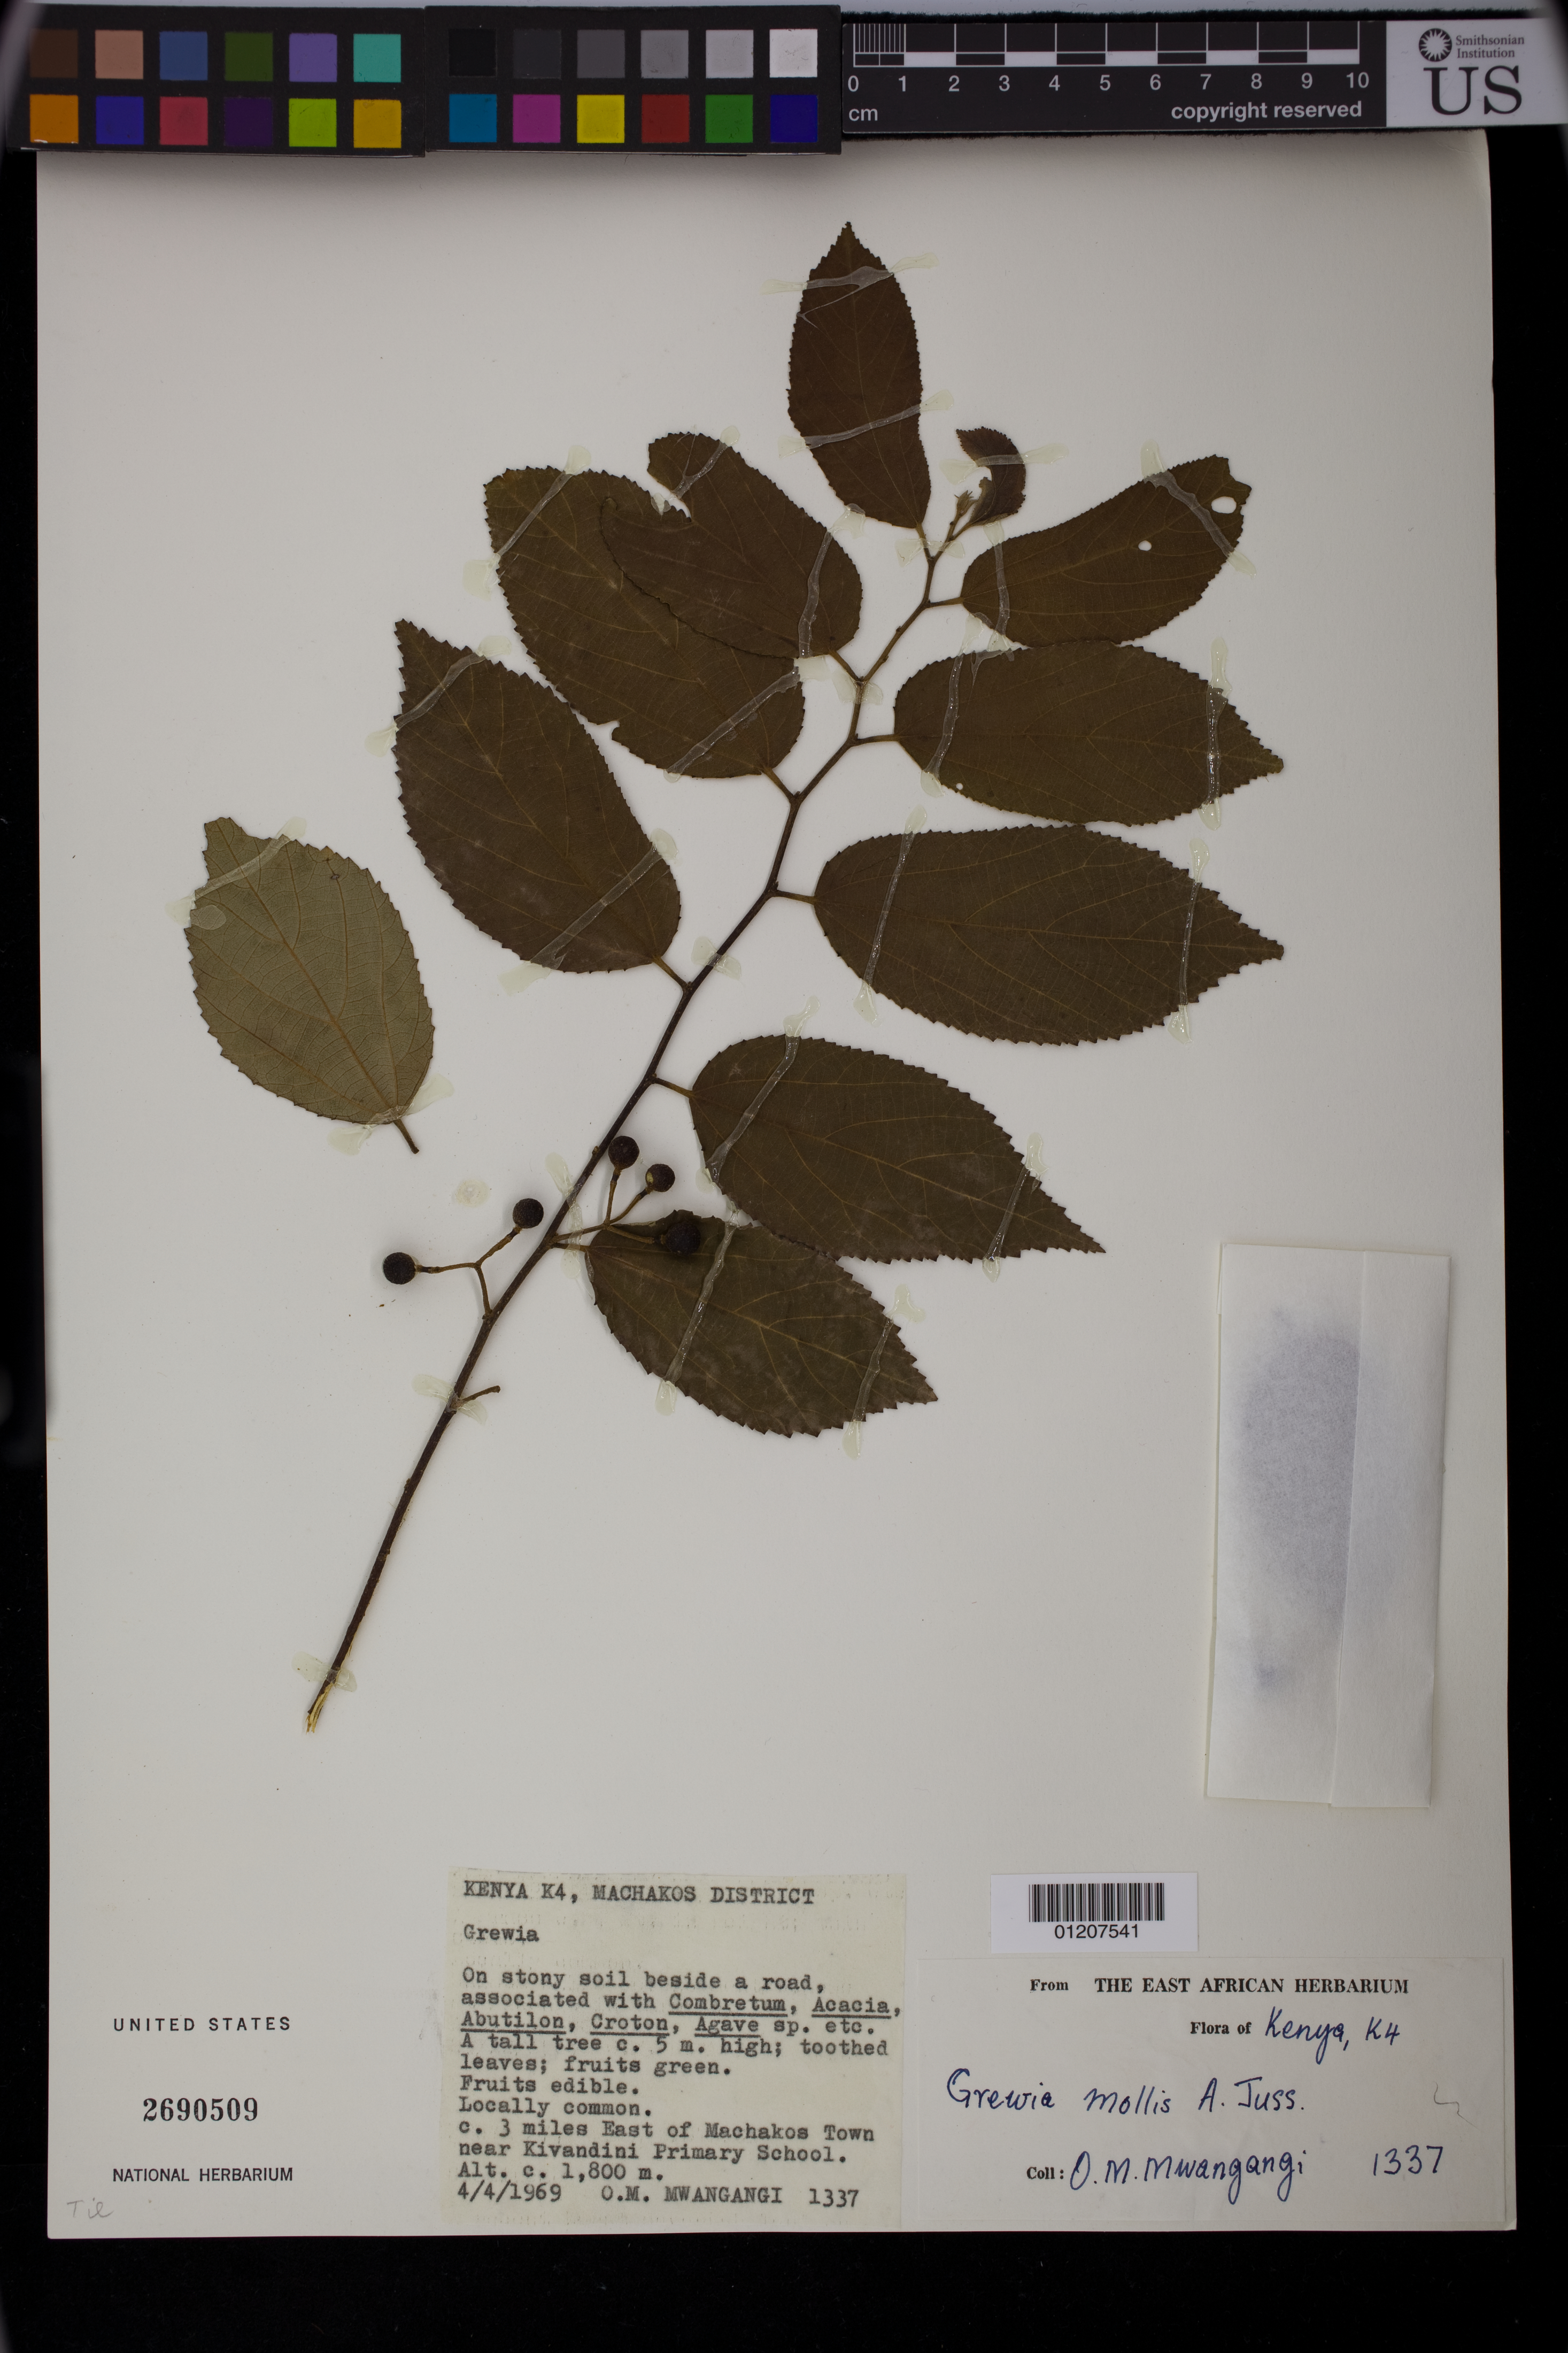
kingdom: Plantae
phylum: Tracheophyta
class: Magnoliopsida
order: Malvales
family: Malvaceae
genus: Grewia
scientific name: Grewia mollis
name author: Juss.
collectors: O. M. Mwangangi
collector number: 1337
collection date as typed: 04 Apr 1969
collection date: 1969-04-04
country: Kenya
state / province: Machakos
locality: Machakos District: c. 3 miles East of Machakos Town near Kivandini Primary School.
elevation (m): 1800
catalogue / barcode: US 2690509